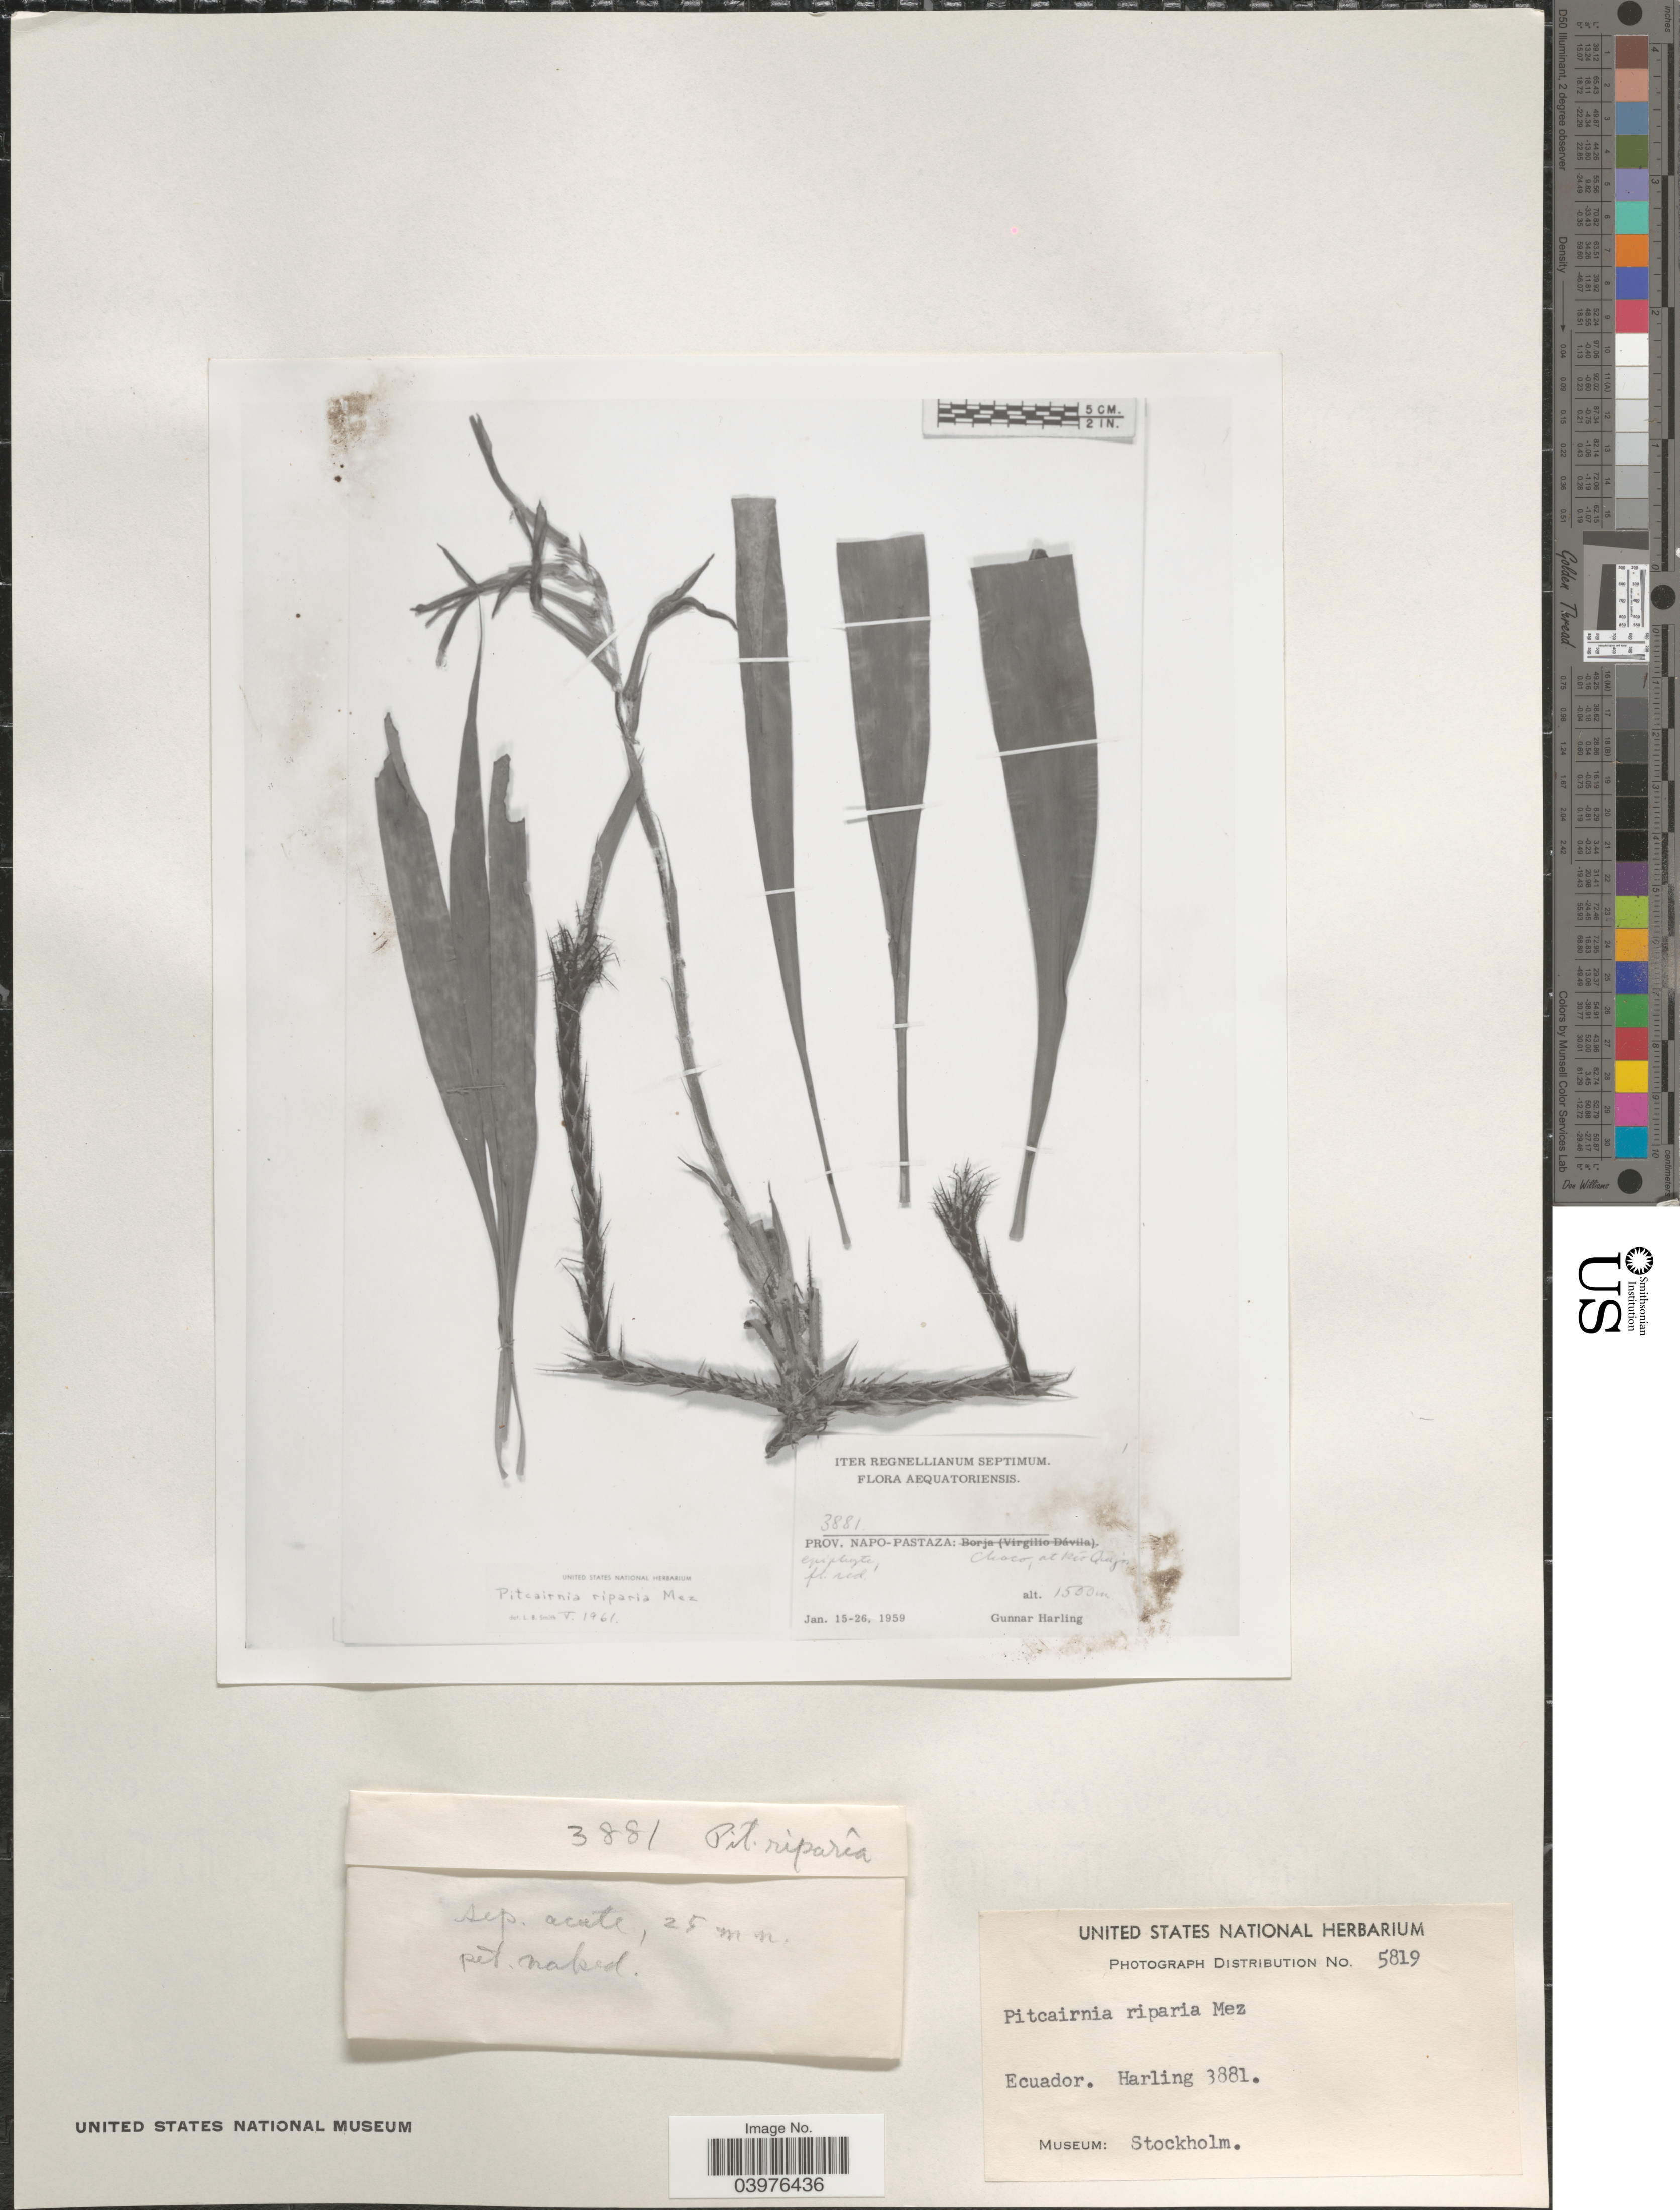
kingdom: Plantae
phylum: Tracheophyta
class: Liliopsida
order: Poales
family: Bromeliaceae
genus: Pitcairnia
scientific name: Pitcairnia riparia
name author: Mez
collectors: G. Harling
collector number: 3881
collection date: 1959-01-15/1959-01-26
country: Ecuador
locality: Prov. Napo-Pastaza: Chaco, at Rio Quijos.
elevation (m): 1500